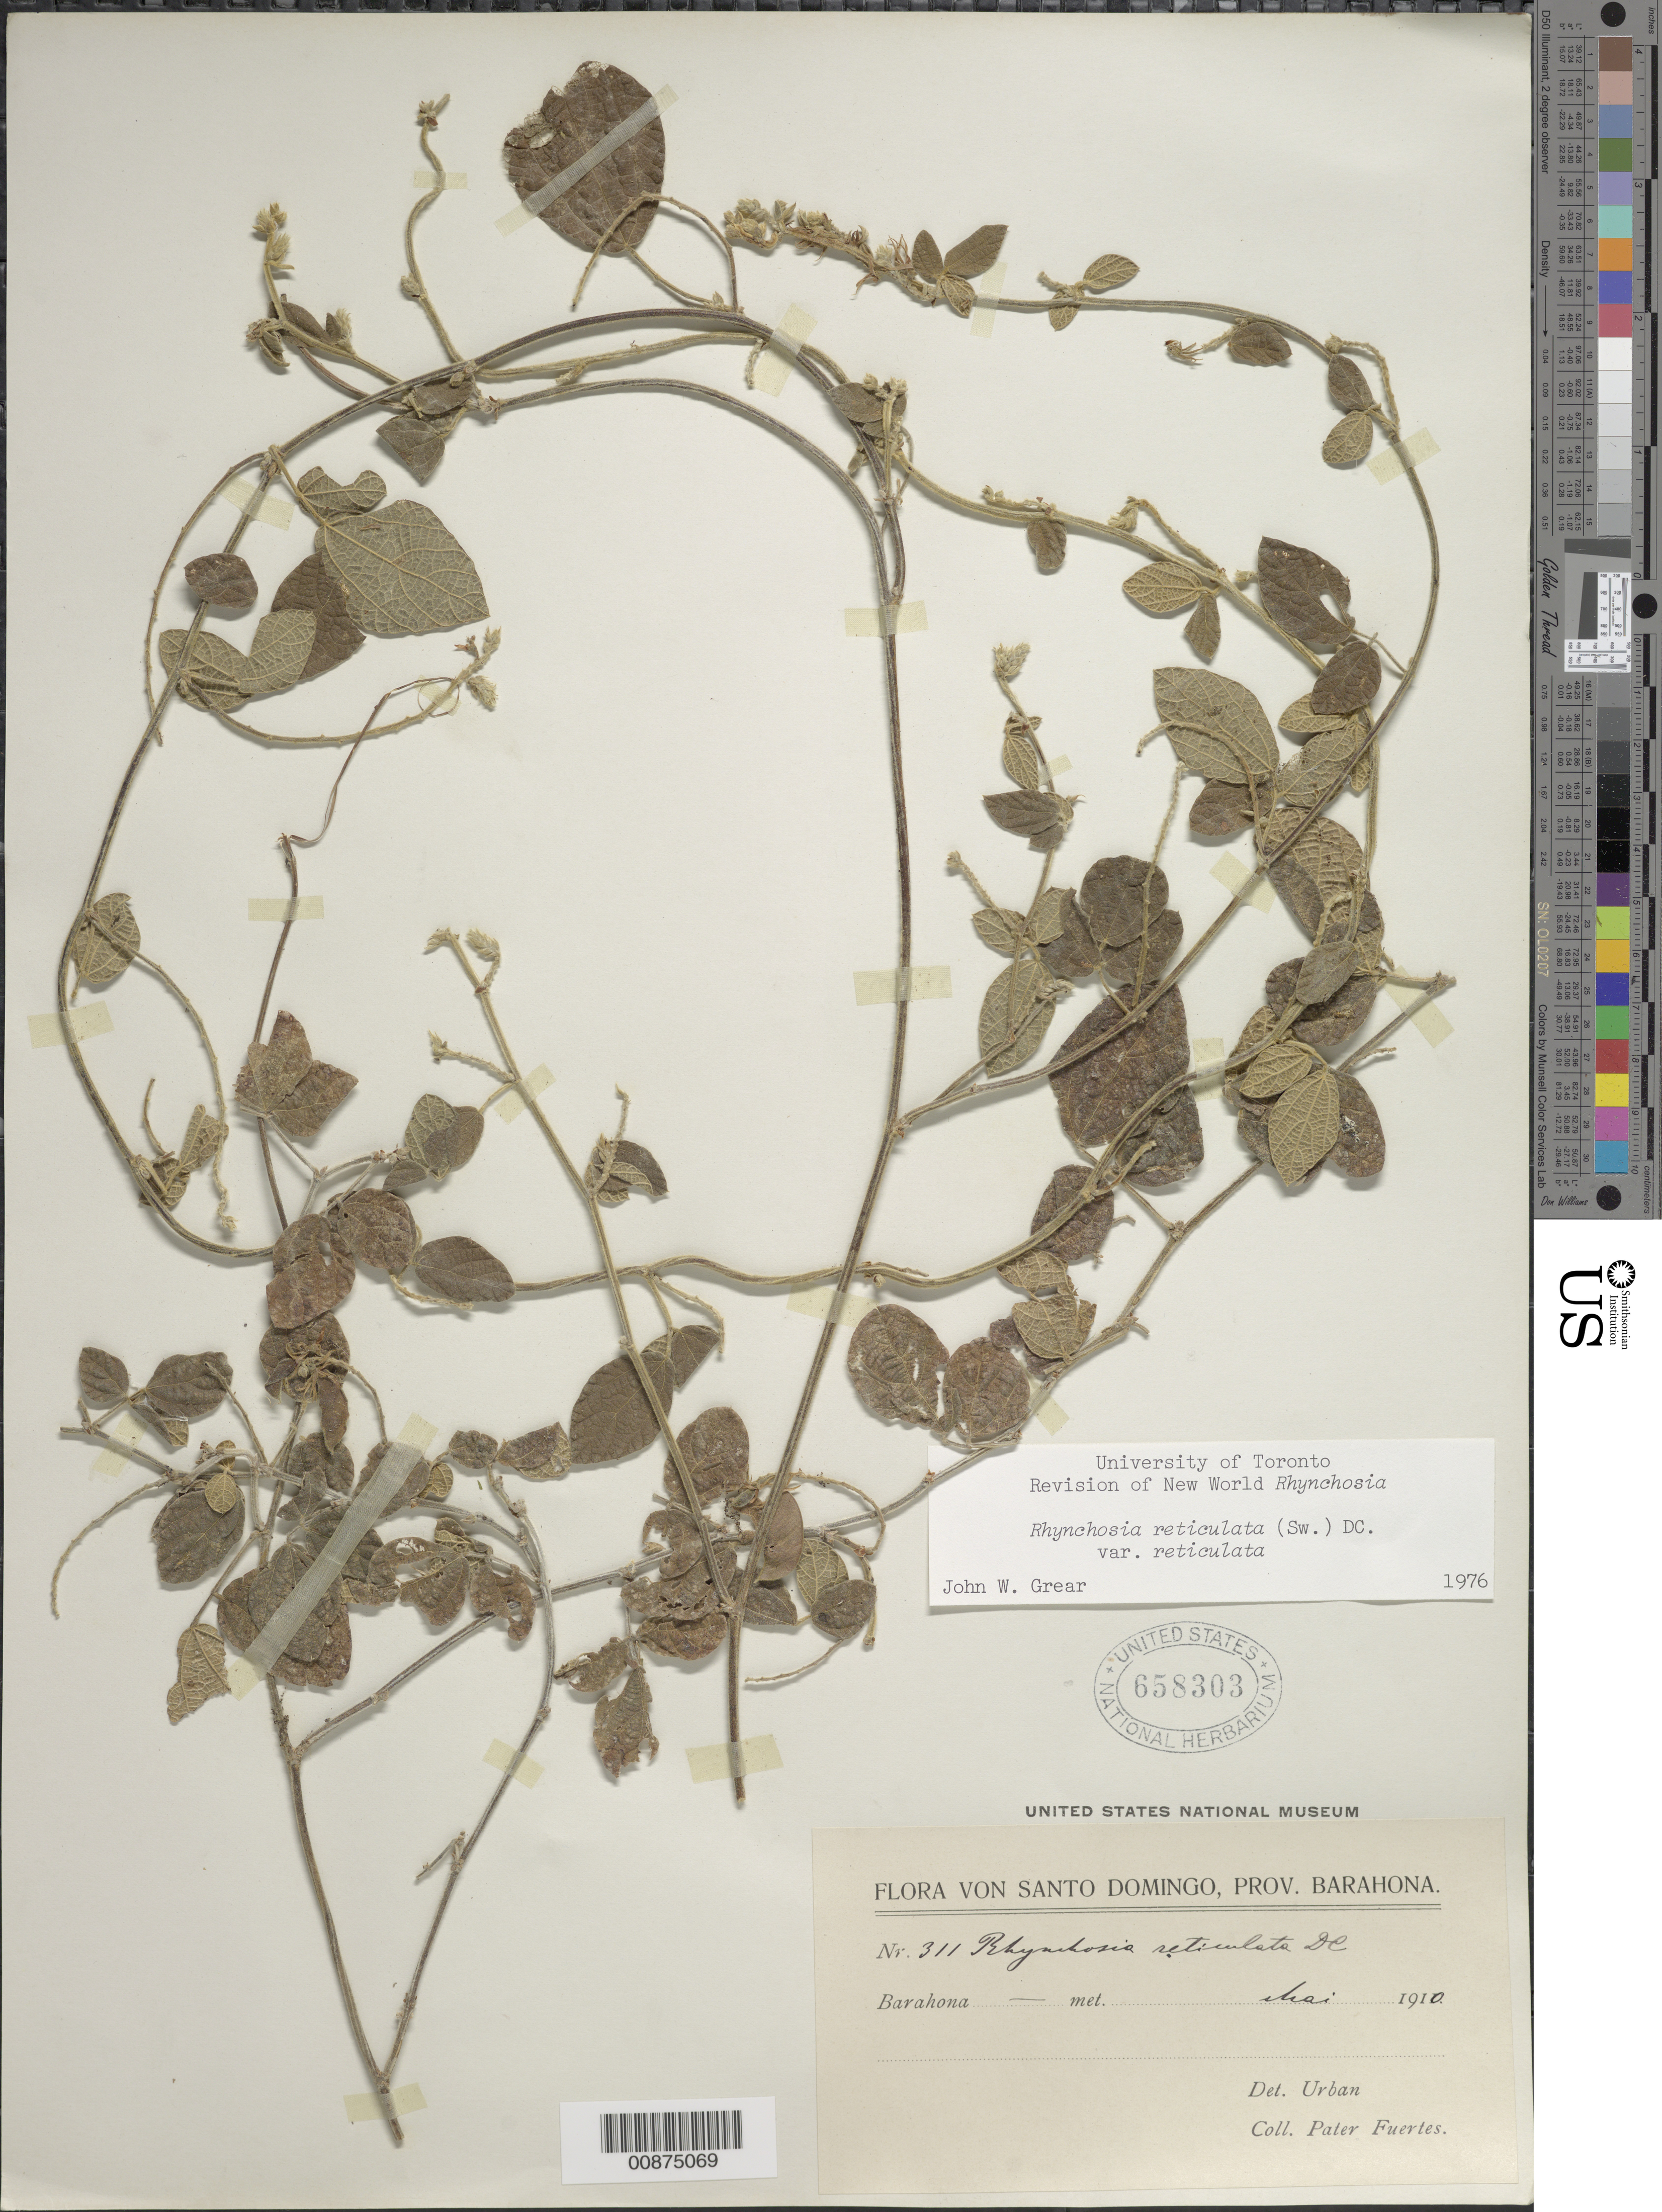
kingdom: Plantae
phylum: Tracheophyta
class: Magnoliopsida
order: Fabales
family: Fabaceae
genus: Rhynchosia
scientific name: Rhynchosia reticulata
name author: (Sw.) DC.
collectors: M. D. Fuertes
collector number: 311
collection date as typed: May 1910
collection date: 1910-05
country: Dominican Republic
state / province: Barahona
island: Hispaniola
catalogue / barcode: US 658303